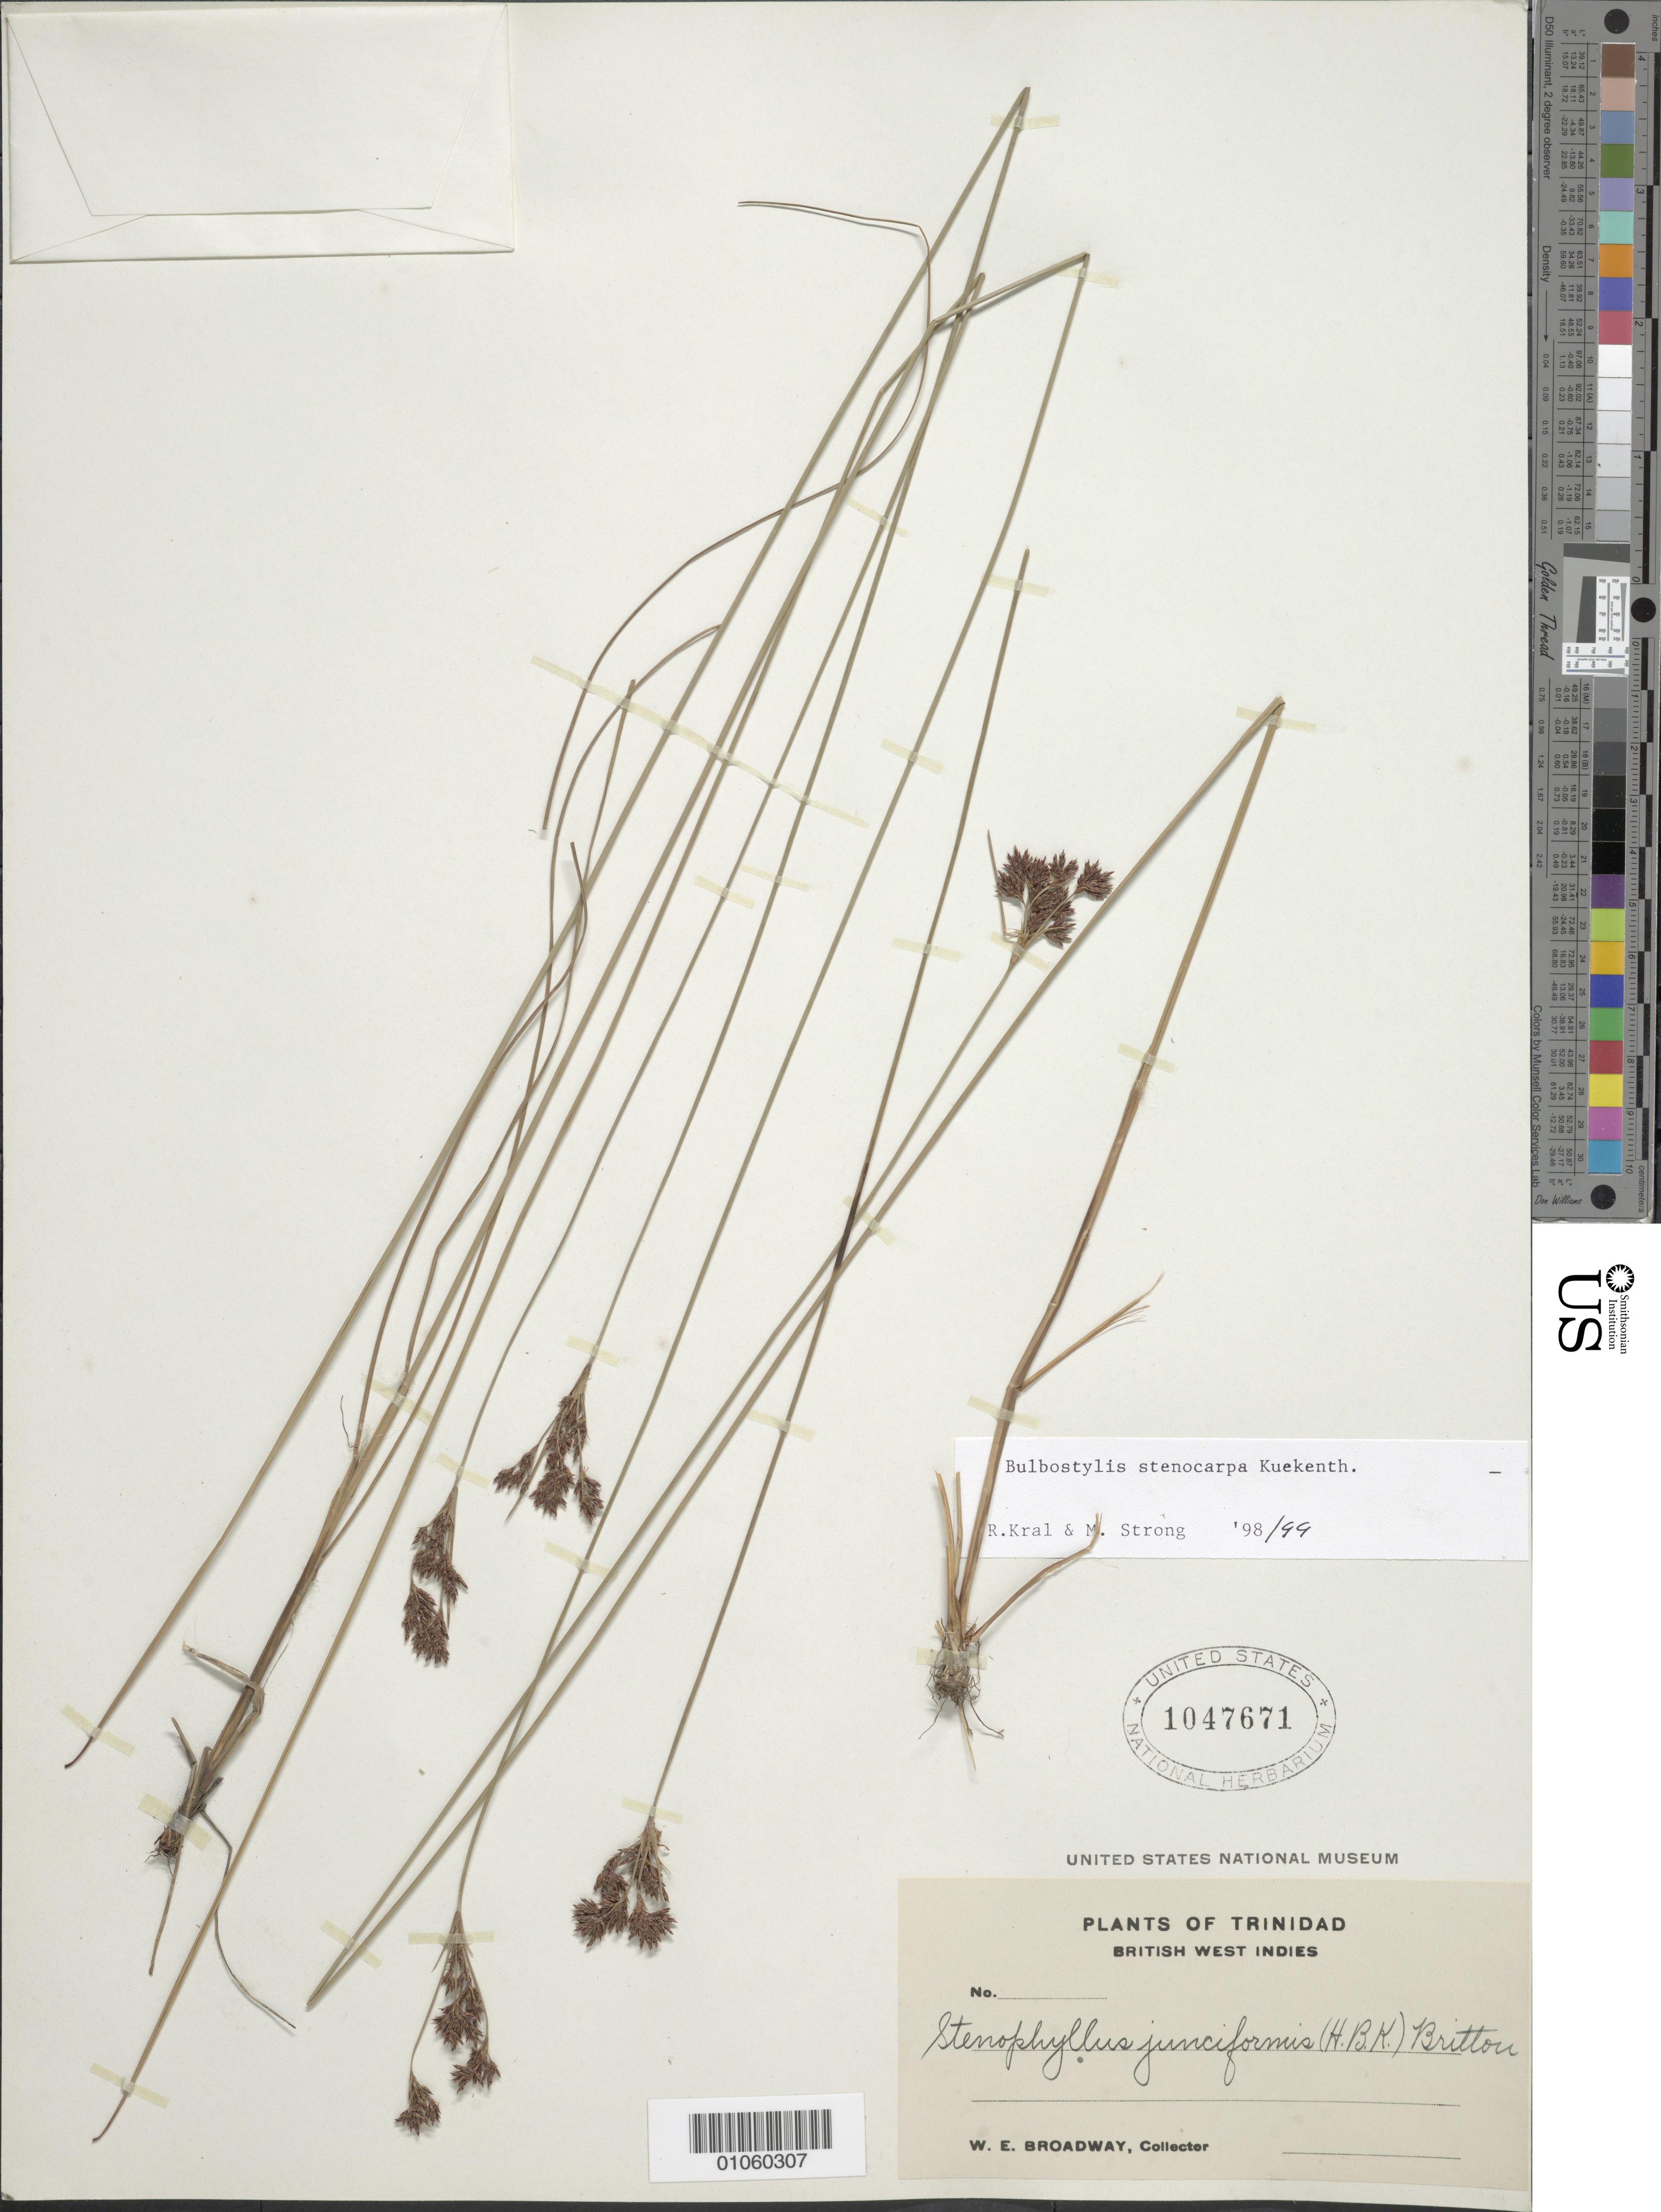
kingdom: Plantae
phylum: Tracheophyta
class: Liliopsida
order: Poales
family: Cyperaceae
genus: Bulbostylis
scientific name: Bulbostylis stenocarpa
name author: Kük.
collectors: W. E. Broadway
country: Trinidad and Tobago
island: Trinidad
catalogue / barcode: US 1047671